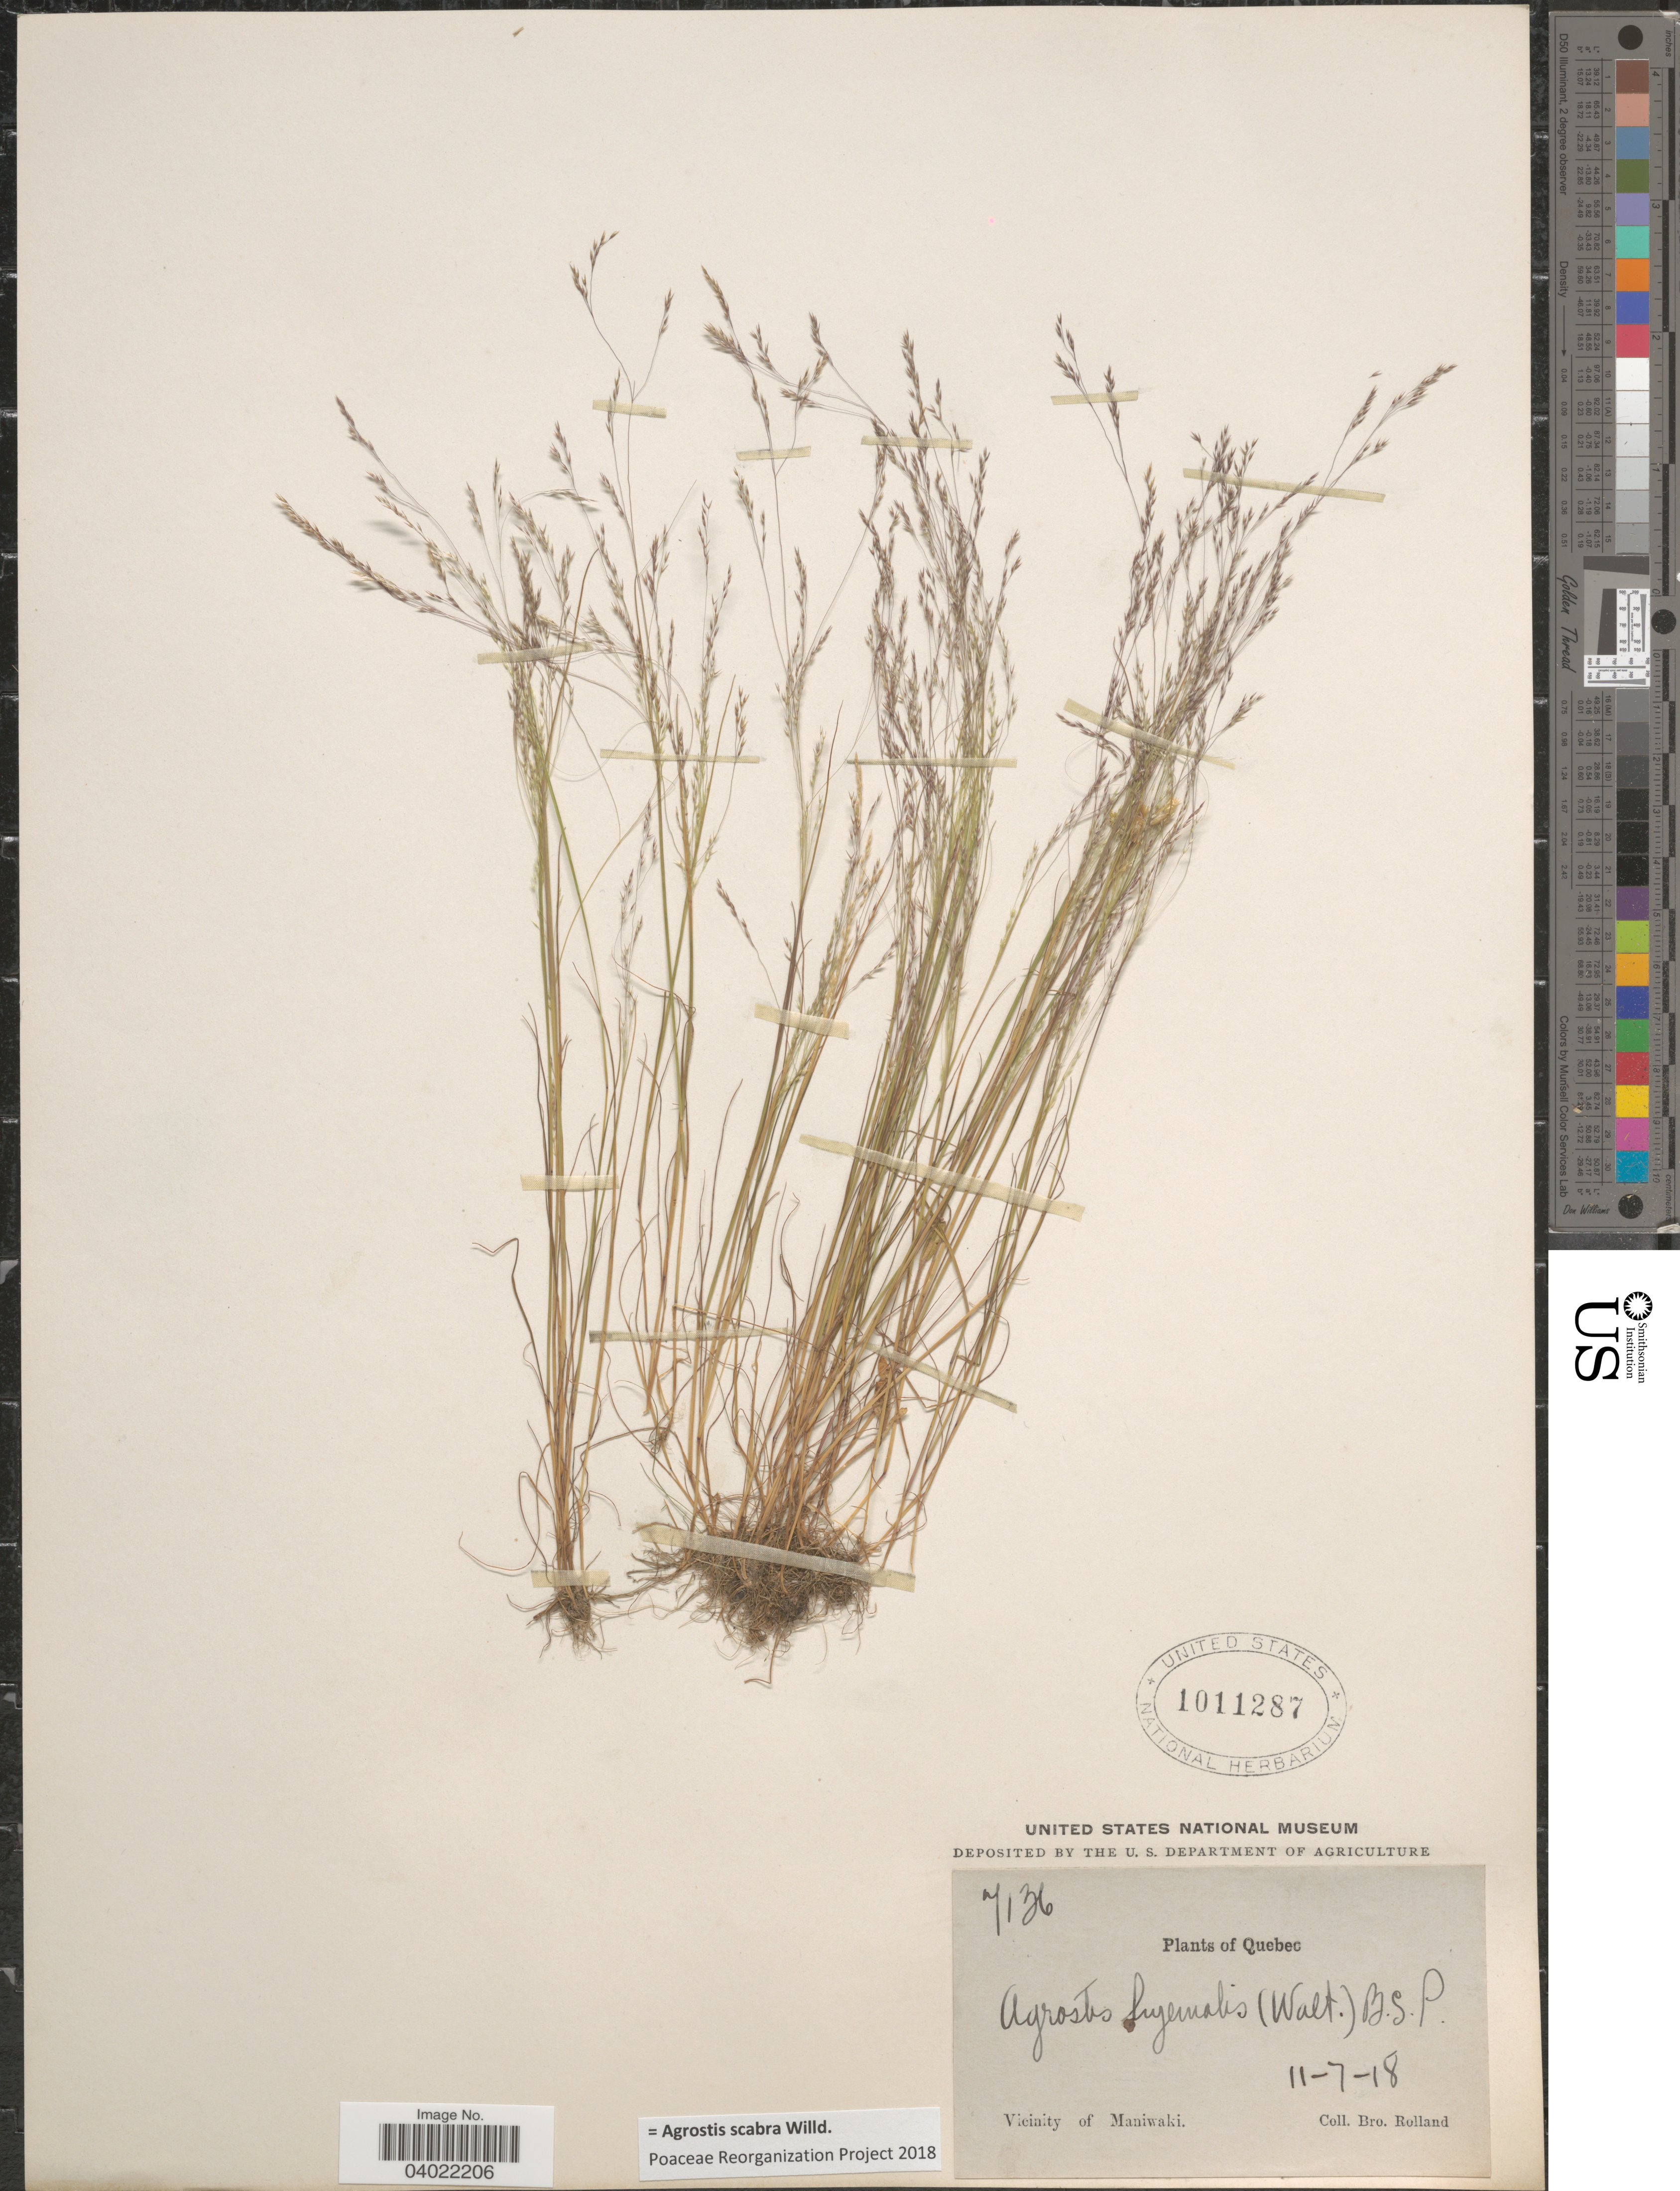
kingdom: Plantae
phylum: Tracheophyta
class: Liliopsida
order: Poales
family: Poaceae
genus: Agrostis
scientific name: Agrostis scabra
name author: Willd.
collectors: B. Rolland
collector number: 7136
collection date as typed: Transcribed d/m/y: 11/7/18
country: Canada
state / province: Quebec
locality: Vicinity of Maniwaki.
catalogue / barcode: US 1011287